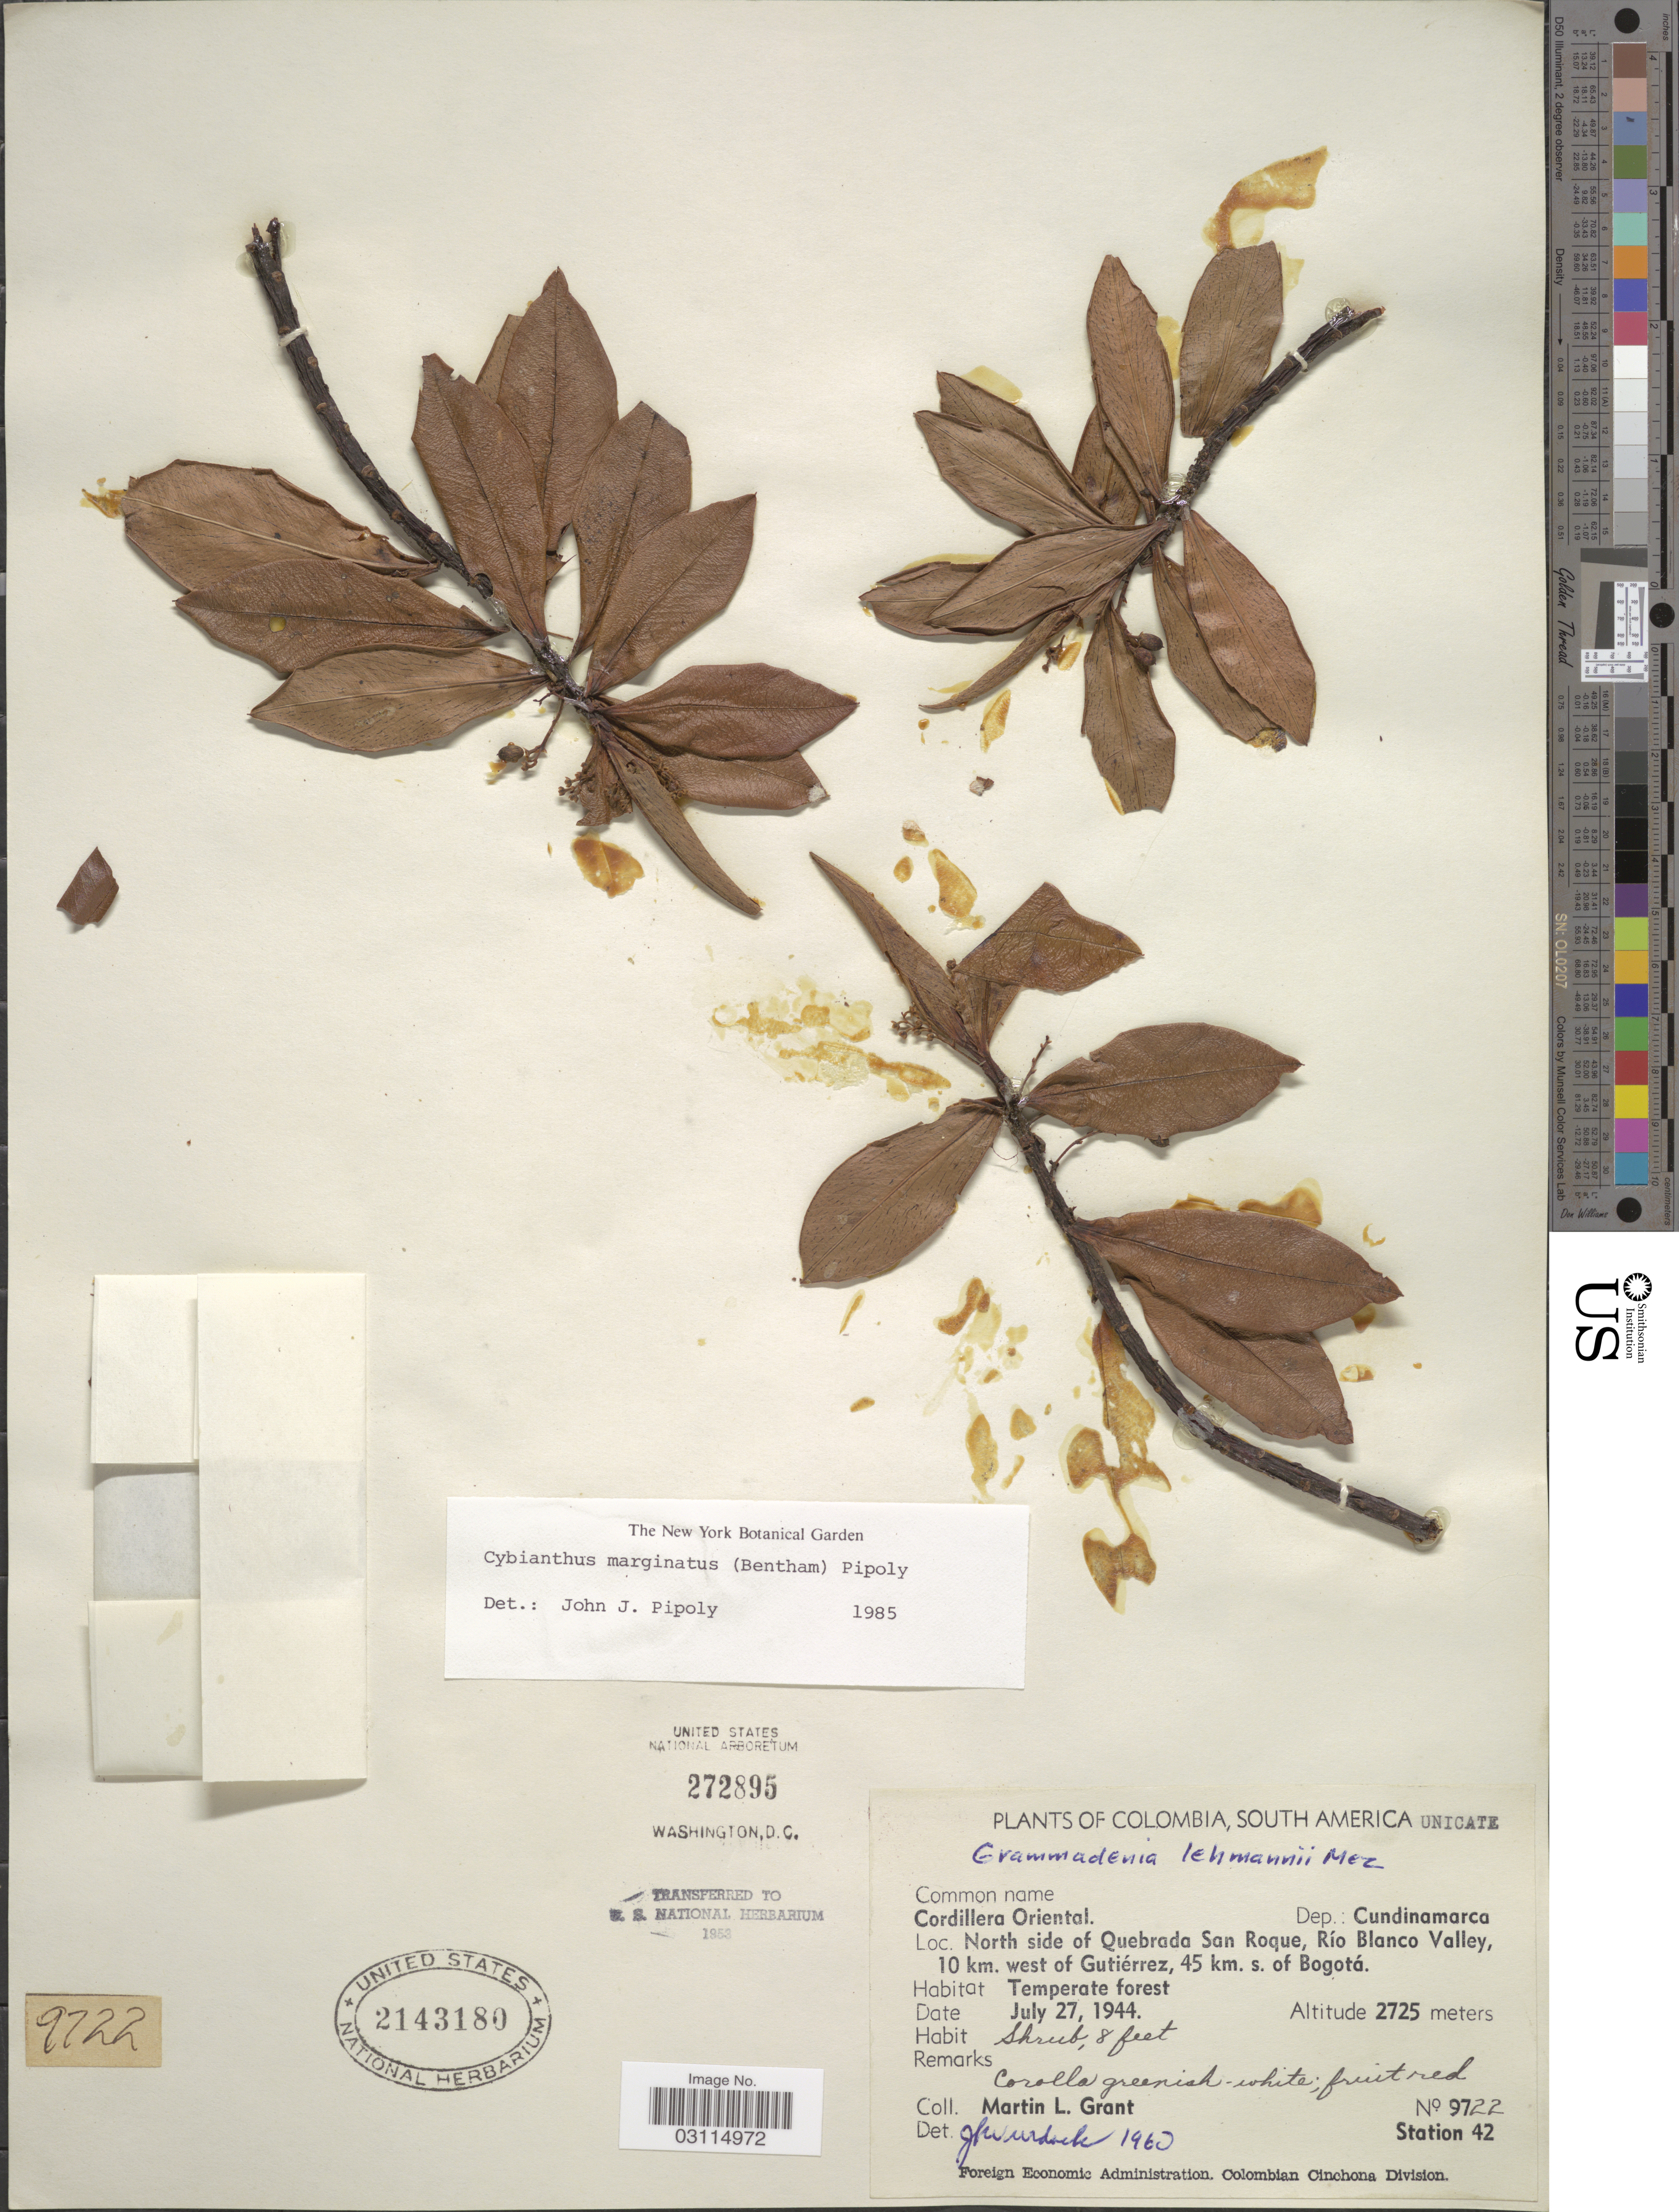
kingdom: Plantae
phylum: Tracheophyta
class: Magnoliopsida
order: Ericales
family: Primulaceae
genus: Cybianthus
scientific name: Cybianthus marginatus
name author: (Benth.) Pipoly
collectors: M. L. Grant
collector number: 9722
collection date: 1944-07-27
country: Colombia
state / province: Cundinamarca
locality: Cordillera Oriental, Dep.: Cundinamarca, North side of Quebrada San Roque, Río Blanco Valley, 10 km. west of Gutiérrez, 45 km. s. of Bogotá, Station 42.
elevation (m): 2725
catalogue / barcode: US 2143180